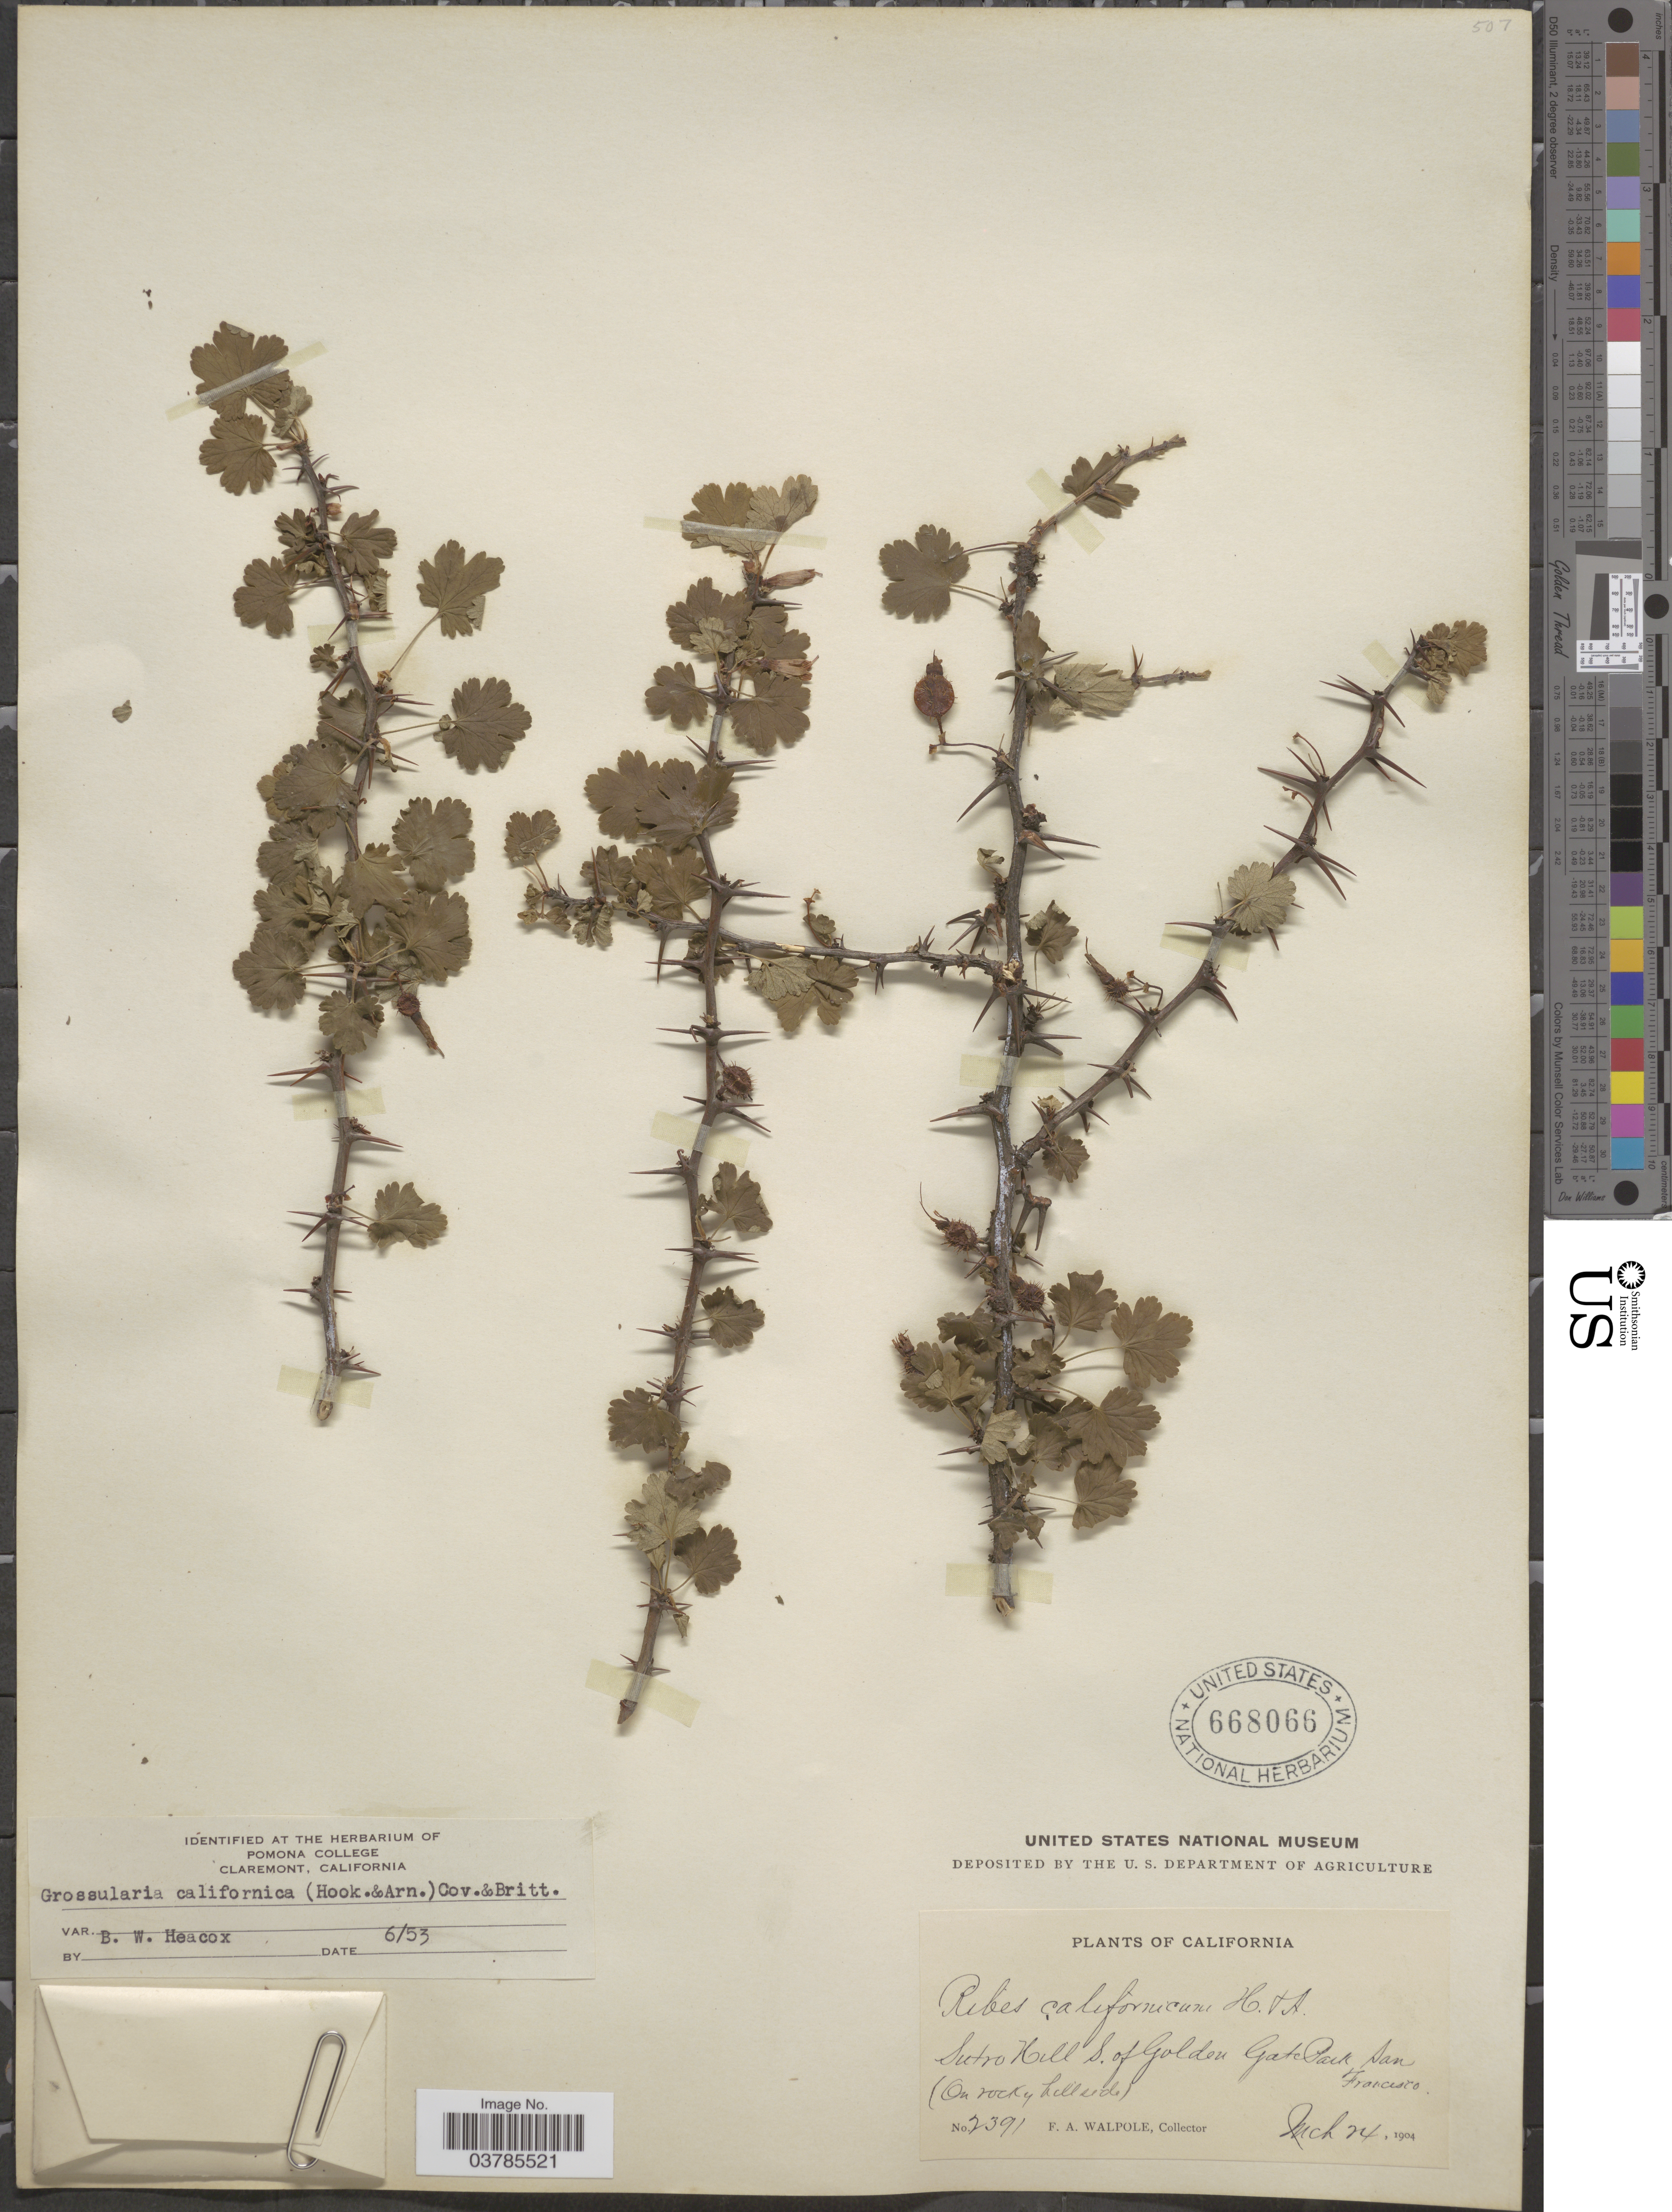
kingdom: Plantae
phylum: Tracheophyta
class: Magnoliopsida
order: Saxifragales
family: Grossulariaceae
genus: Ribes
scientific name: Ribes californicum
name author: Hook. & Arn.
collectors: F. Walpole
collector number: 2391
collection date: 1904-03-24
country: United States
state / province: California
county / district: San Francisco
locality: Sutro Hill S. of Golden Gate Park, San Francisco.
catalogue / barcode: US 668066